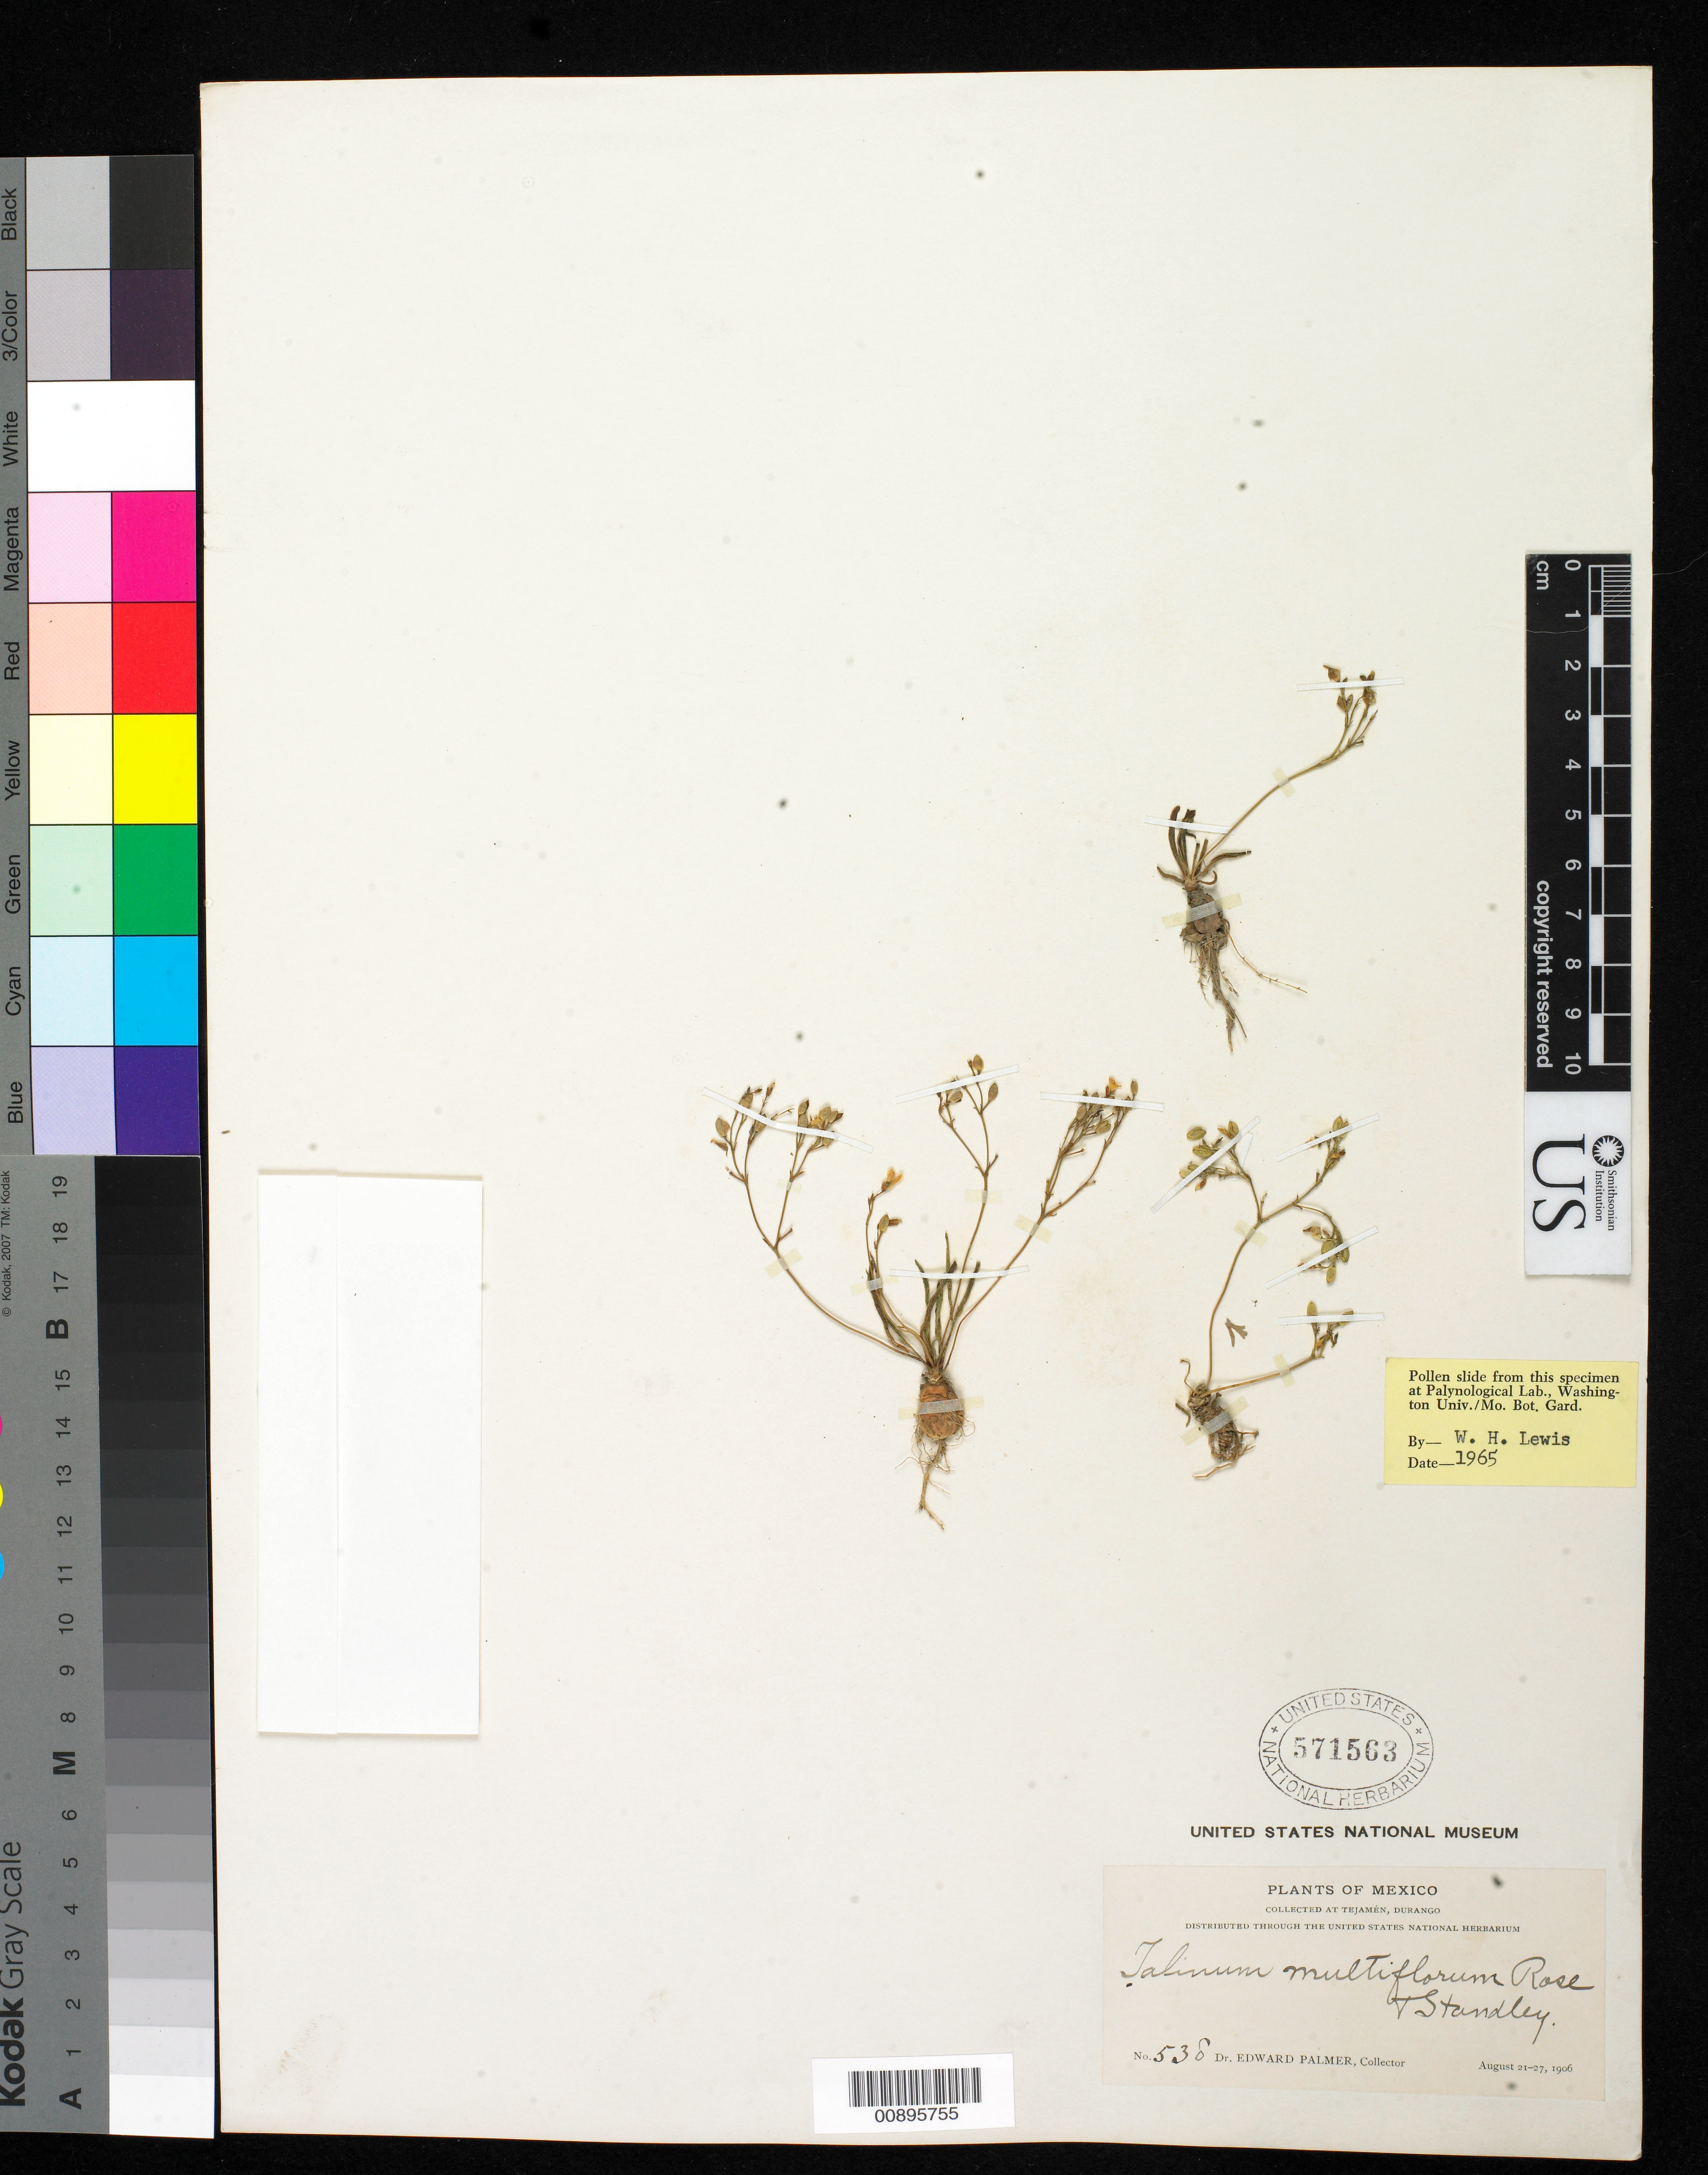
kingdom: Plantae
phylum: Tracheophyta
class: Magnoliopsida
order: Caryophyllales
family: Talinaceae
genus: Talinum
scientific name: Talinum multiflorum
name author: Rose & Standl.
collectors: E. Palmer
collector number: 538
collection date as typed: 21 Aug 1906 to 27 Aug 1906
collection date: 1906-08-21/1906-08-27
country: Mexico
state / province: Durango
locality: Tejamén, Durango.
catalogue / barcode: US 571563